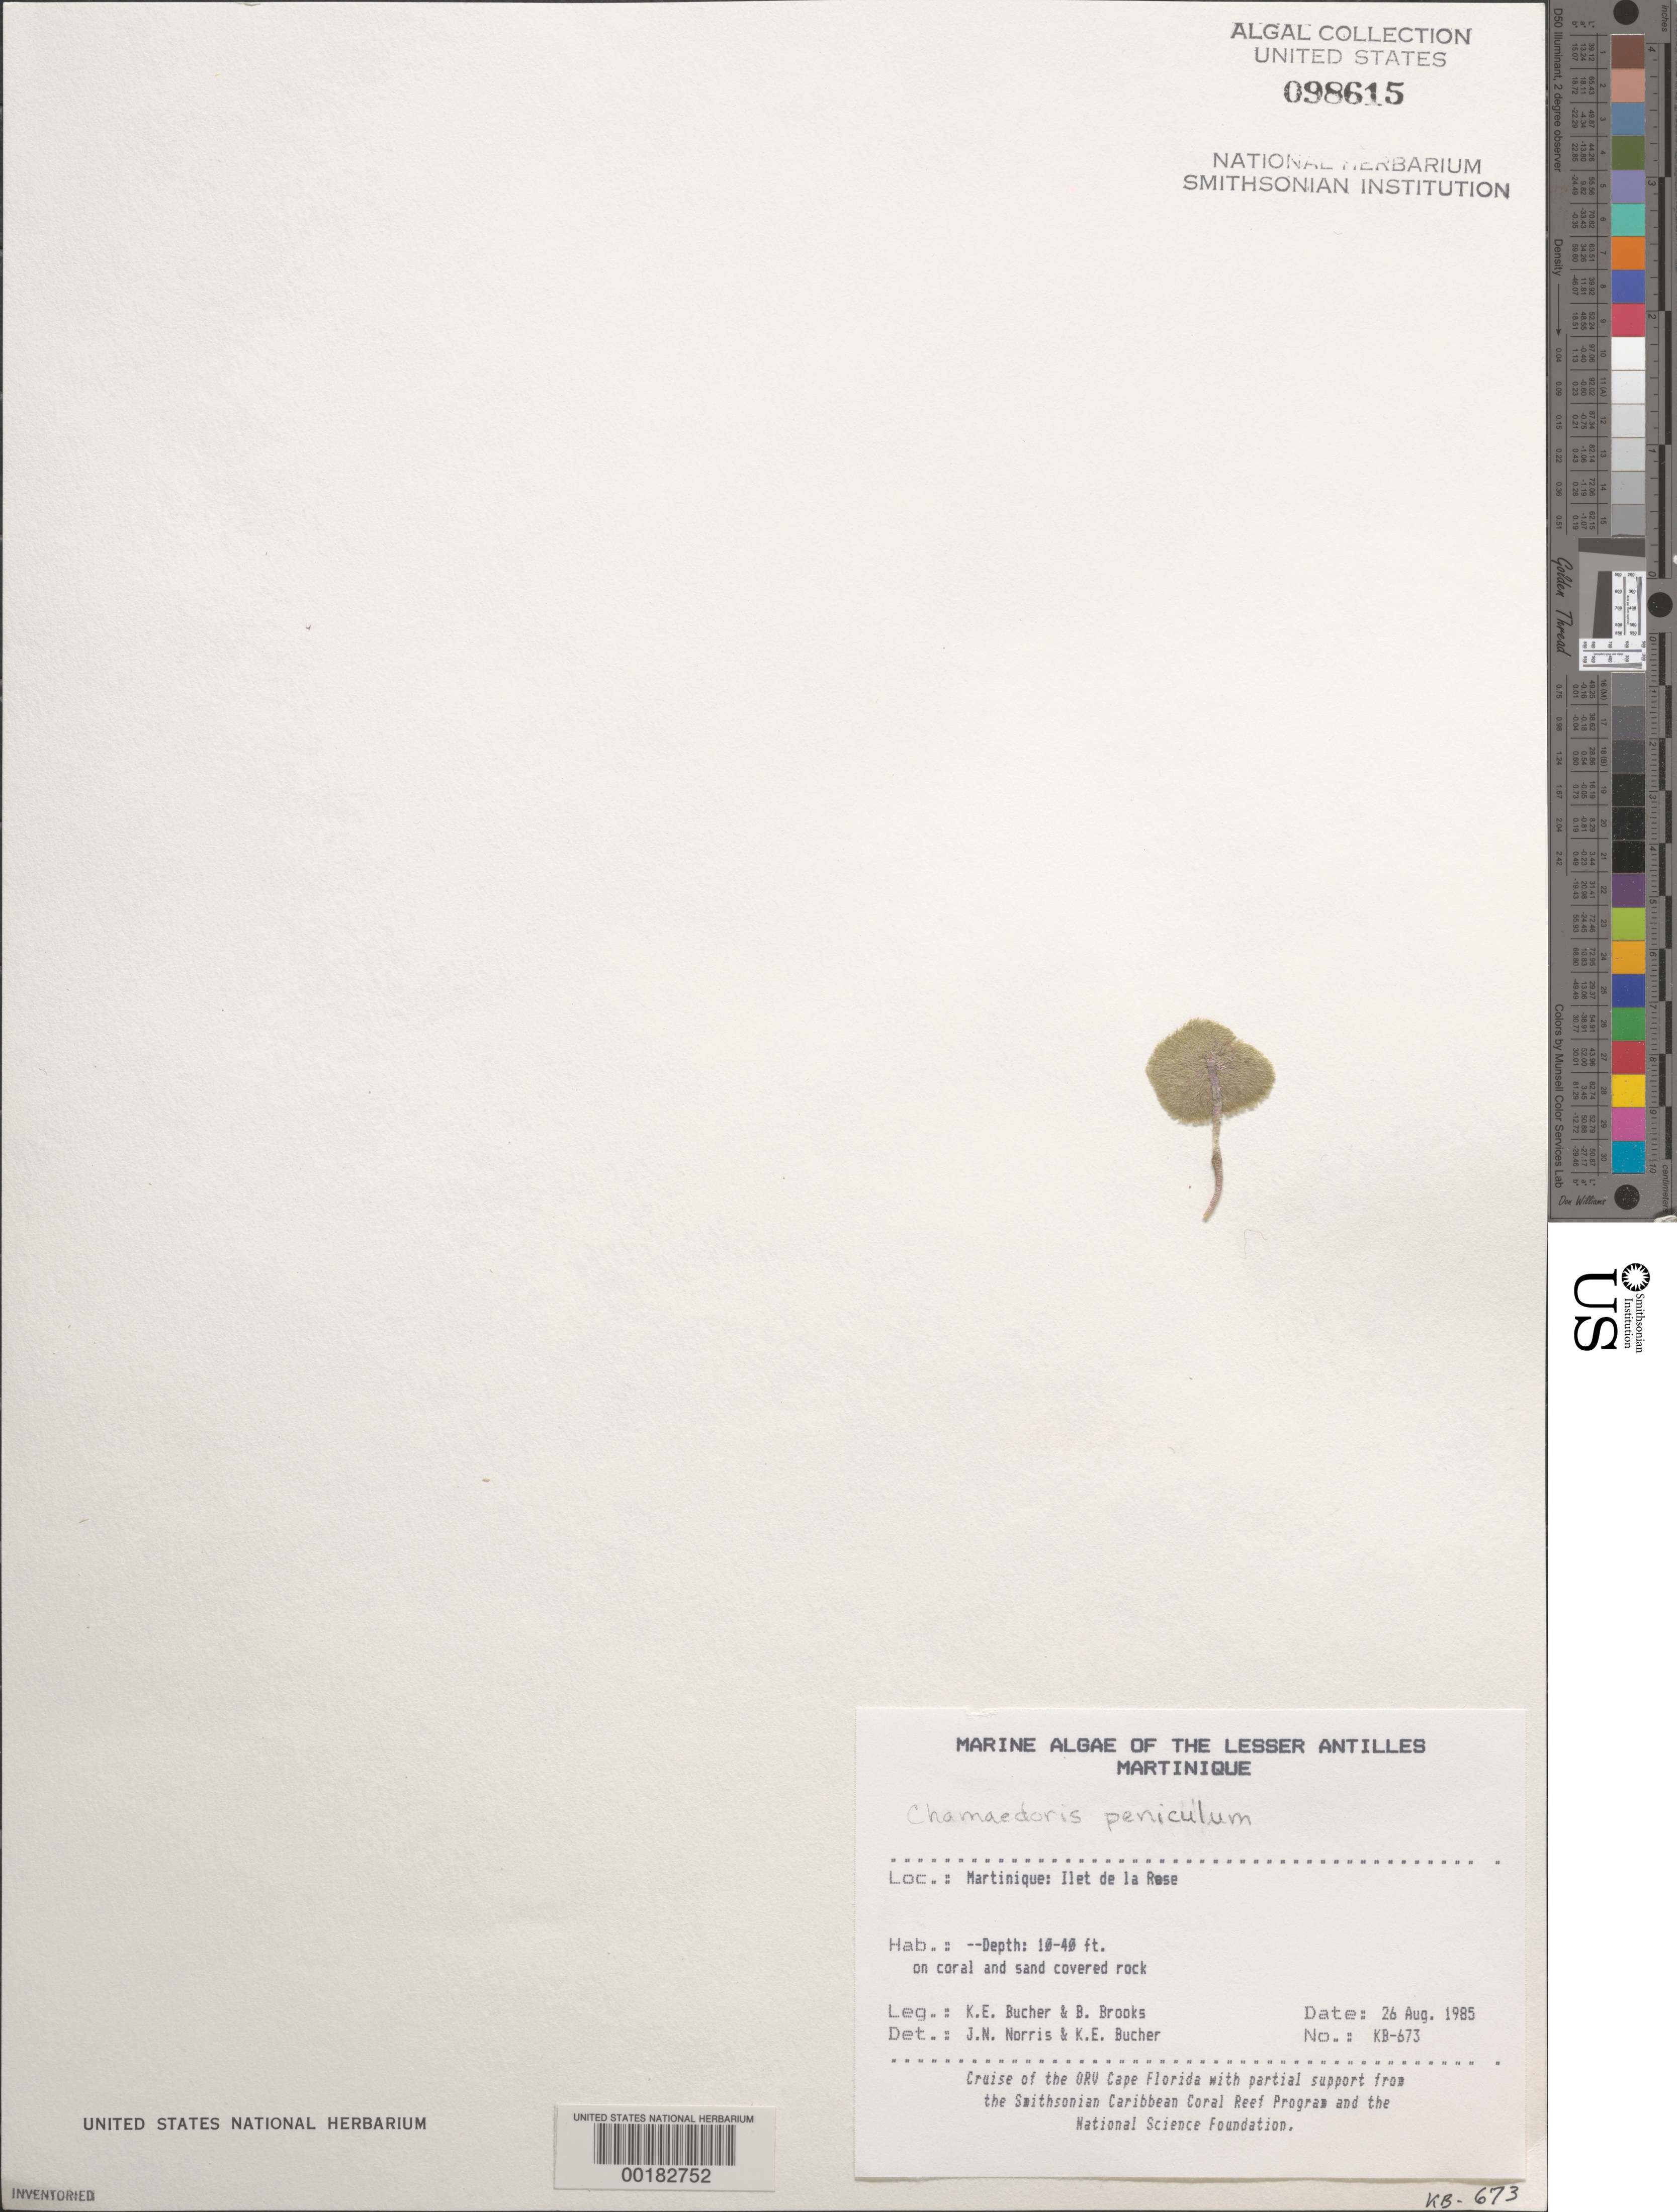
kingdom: Plantae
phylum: Chlorophyta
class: Ulvophyceae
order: Siphonocladales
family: Siphonocladaceae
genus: Chamaedoris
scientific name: Chamaedoris peniculum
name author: (J. Ellis & Sol.) Kuntze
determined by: Norris, J. N.; Bucher, K. E.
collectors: K. E. Bucher & B. Brooks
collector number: Kb-673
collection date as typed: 26 Aug 1985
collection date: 1985-08-26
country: Martinique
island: Ilet de la Rose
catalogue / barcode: US 98615